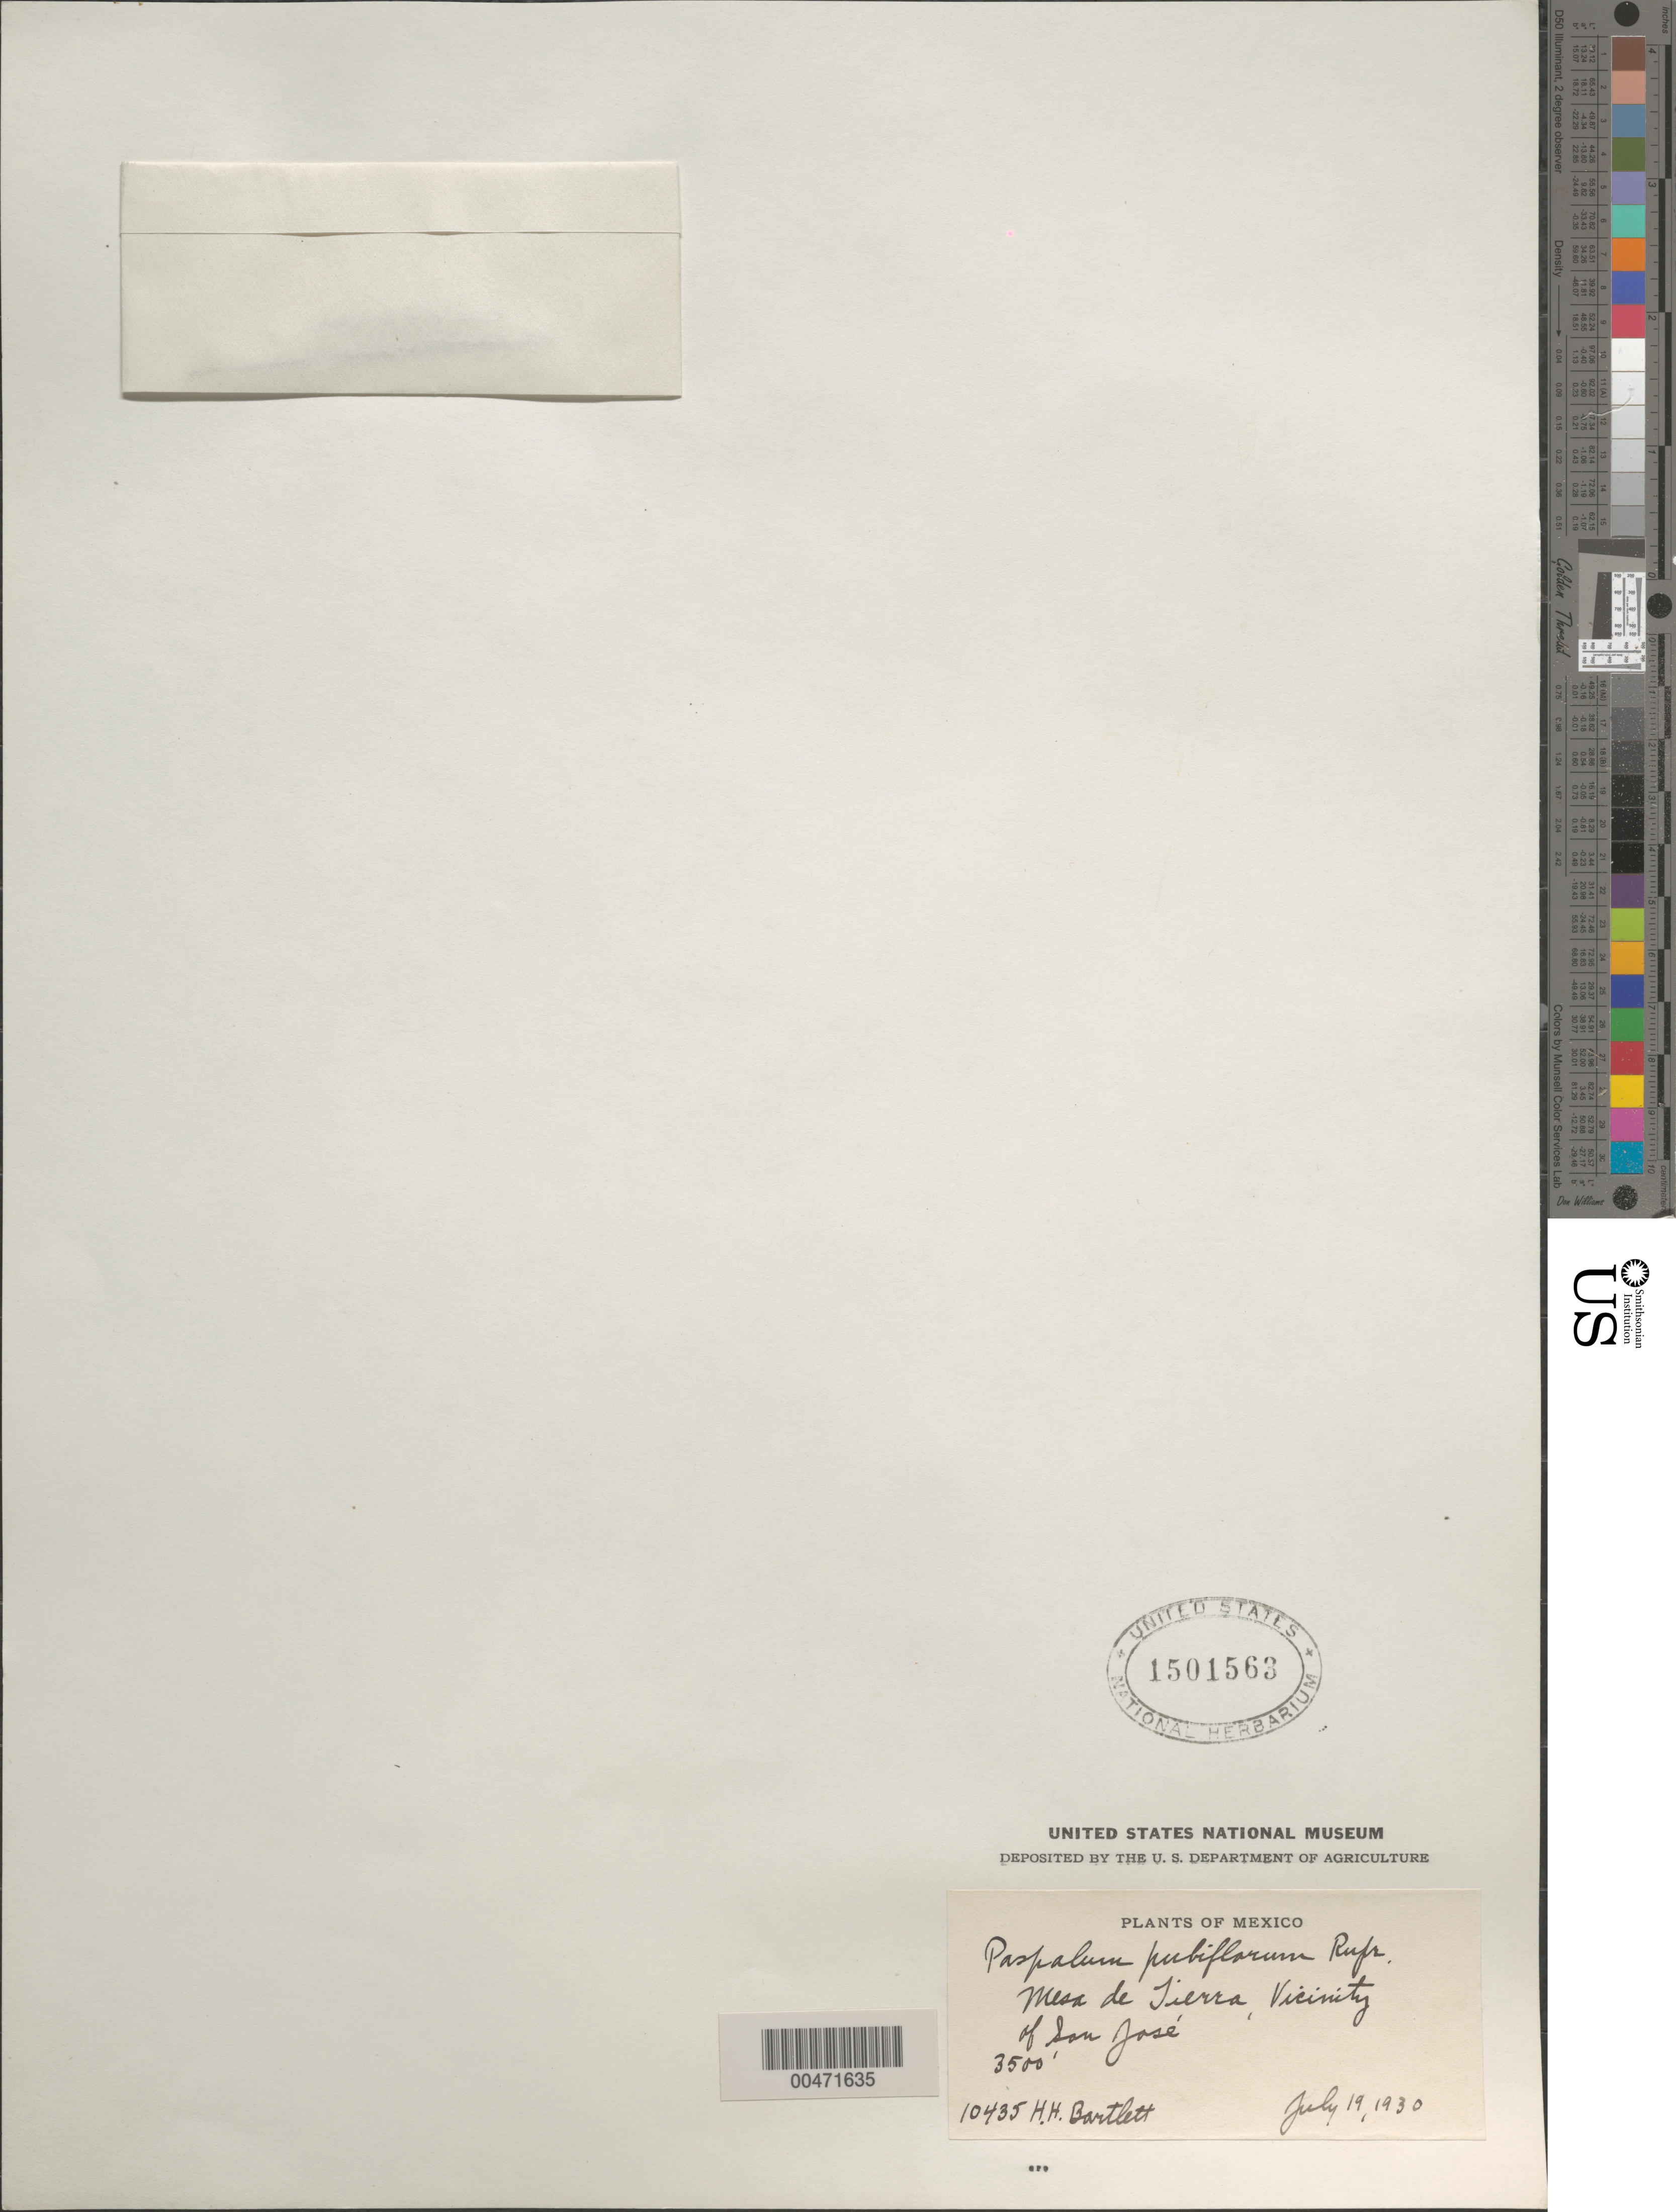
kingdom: Plantae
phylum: Tracheophyta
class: Liliopsida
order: Poales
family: Poaceae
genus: Paspalum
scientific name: Paspalum pubiflorum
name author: Rupr. ex E. Fourn.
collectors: H. H. Bartlett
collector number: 10435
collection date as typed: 19 Jul 1930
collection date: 1930-07-19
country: Mexico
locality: Mesa de Tierra, vicinity of San Jos‚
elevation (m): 1067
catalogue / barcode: US 1501563